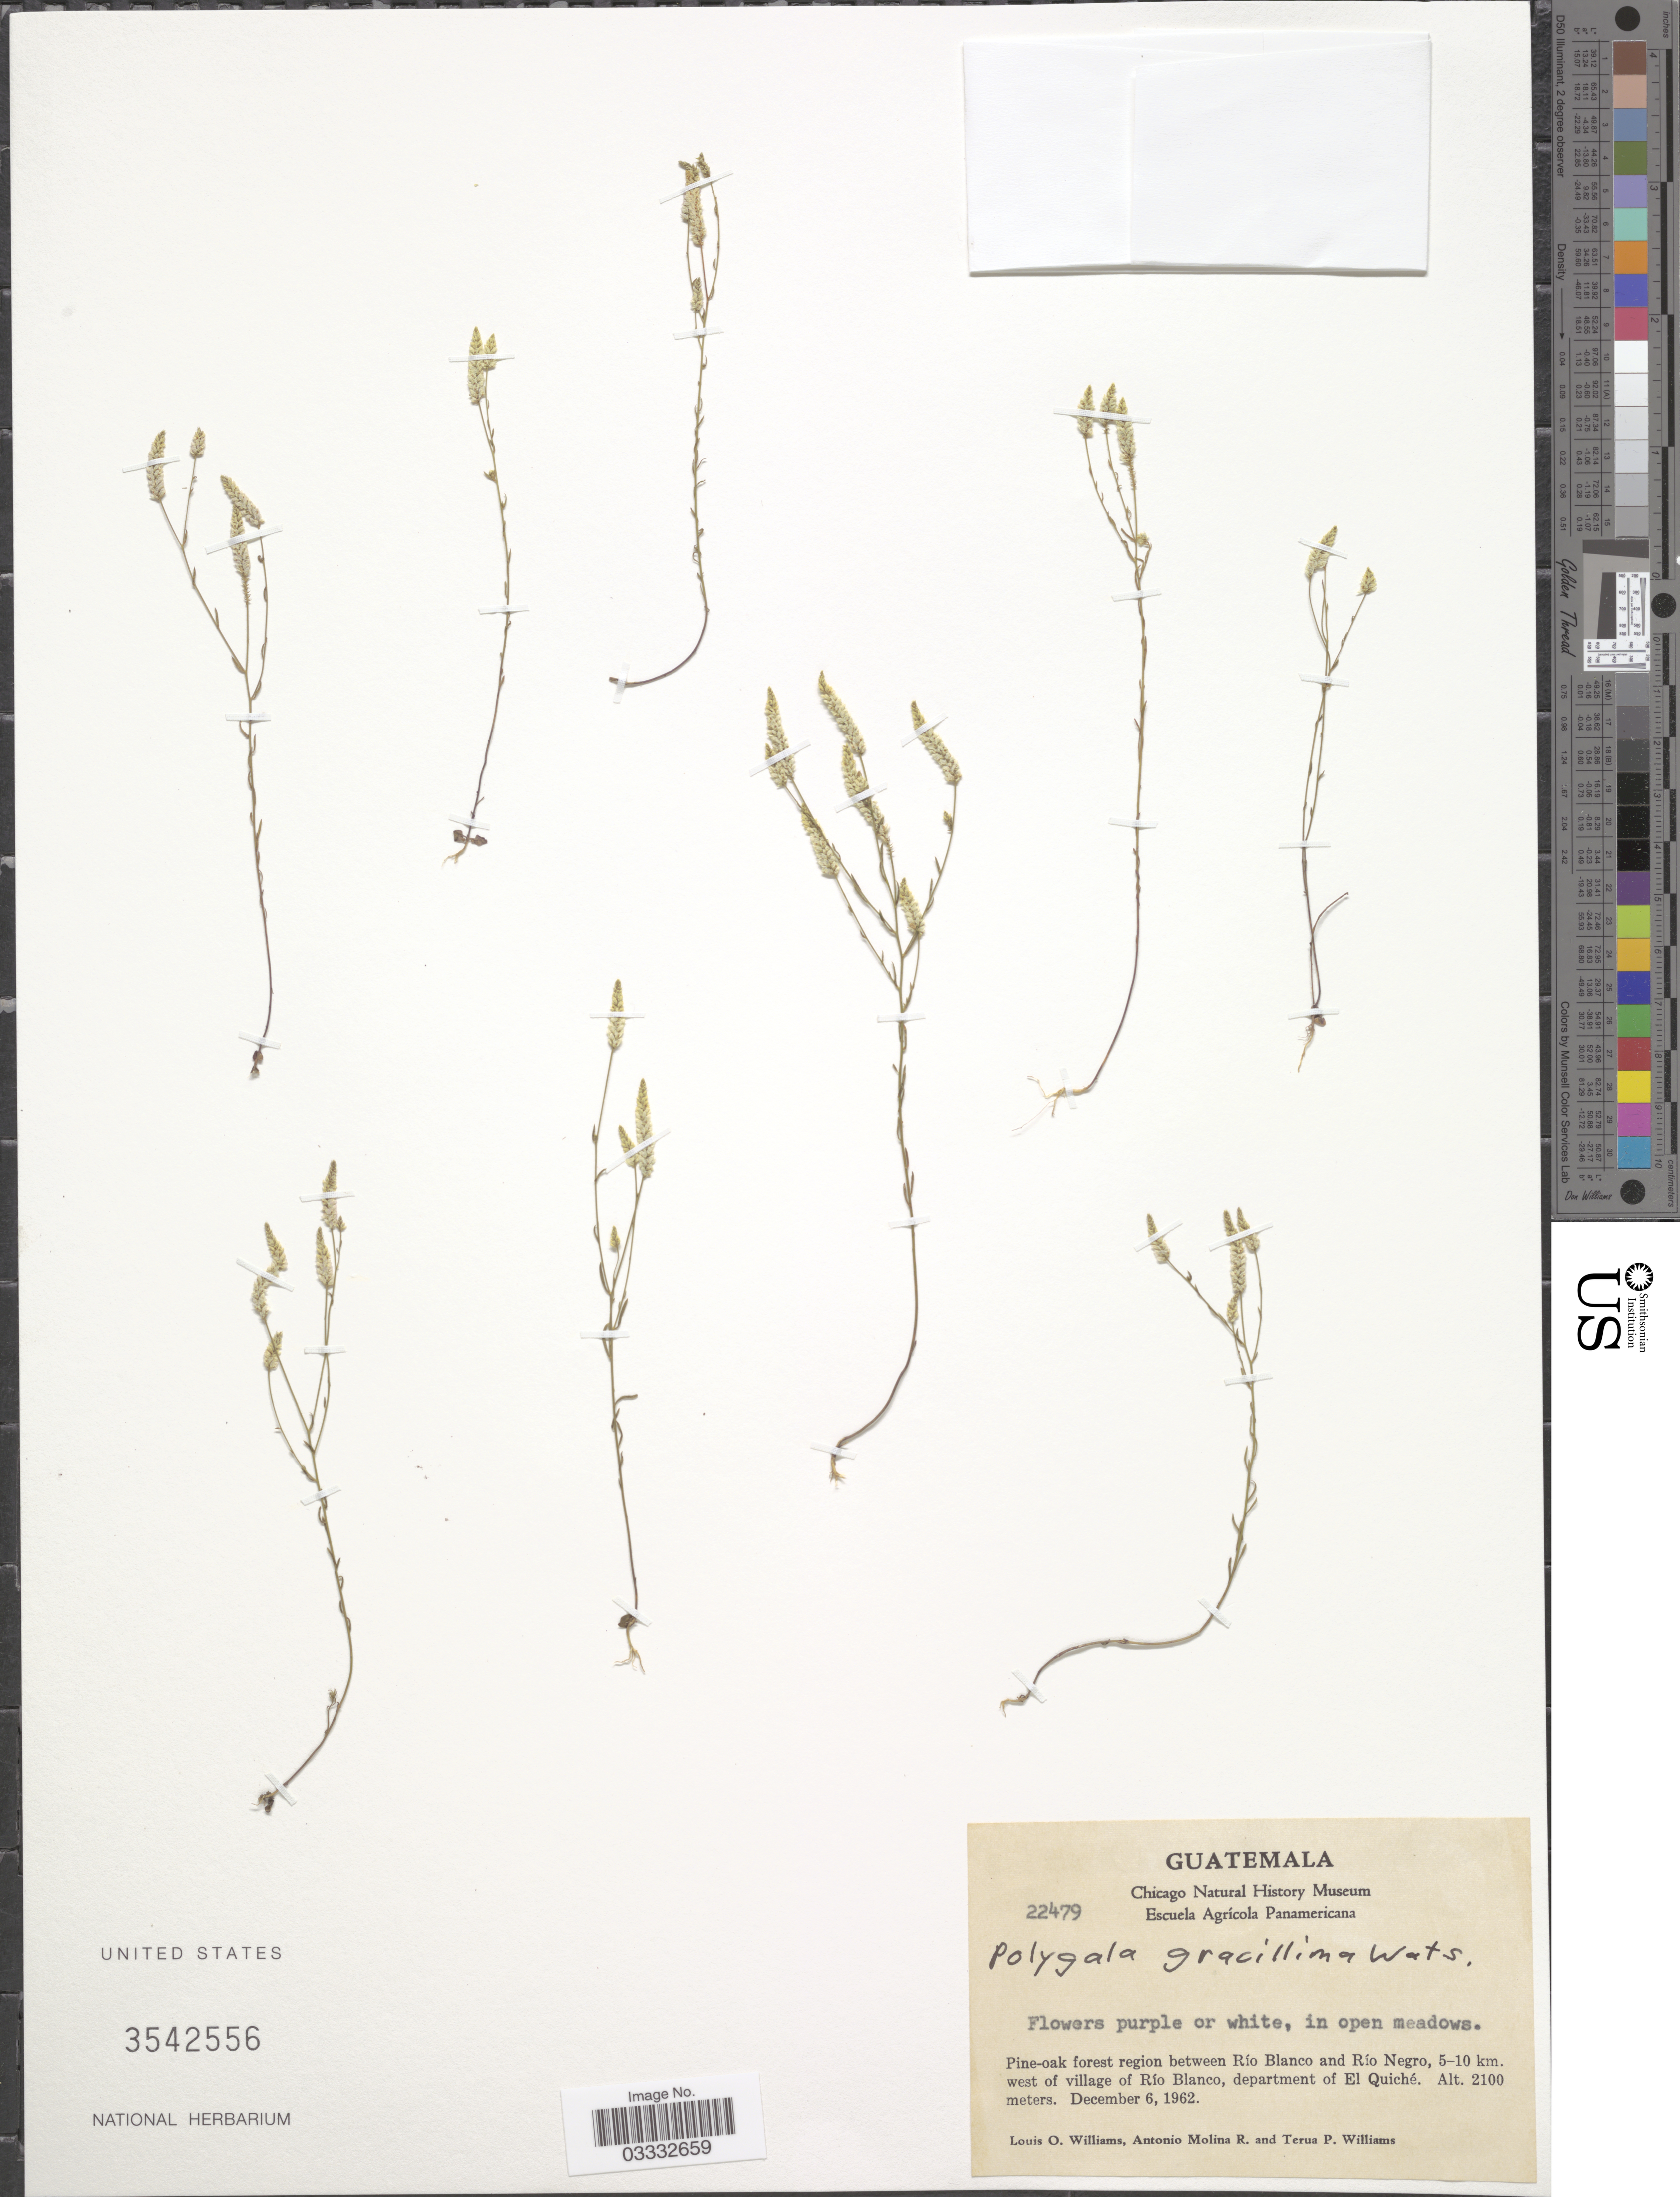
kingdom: Plantae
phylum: Tracheophyta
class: Magnoliopsida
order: Fabales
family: Polygalaceae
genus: Polygala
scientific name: Polygala gracillima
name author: S. Watson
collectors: L. O. Williams, A. Molina R. & T. Williams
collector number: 22479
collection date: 1962-12-06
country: Guatemala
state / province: El Quiché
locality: Pine-oak forest region between Río Blanco and Río Negro, 5-10 km. west of village of Río Blanco, department of El Quiché.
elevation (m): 2100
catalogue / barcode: US 3542556